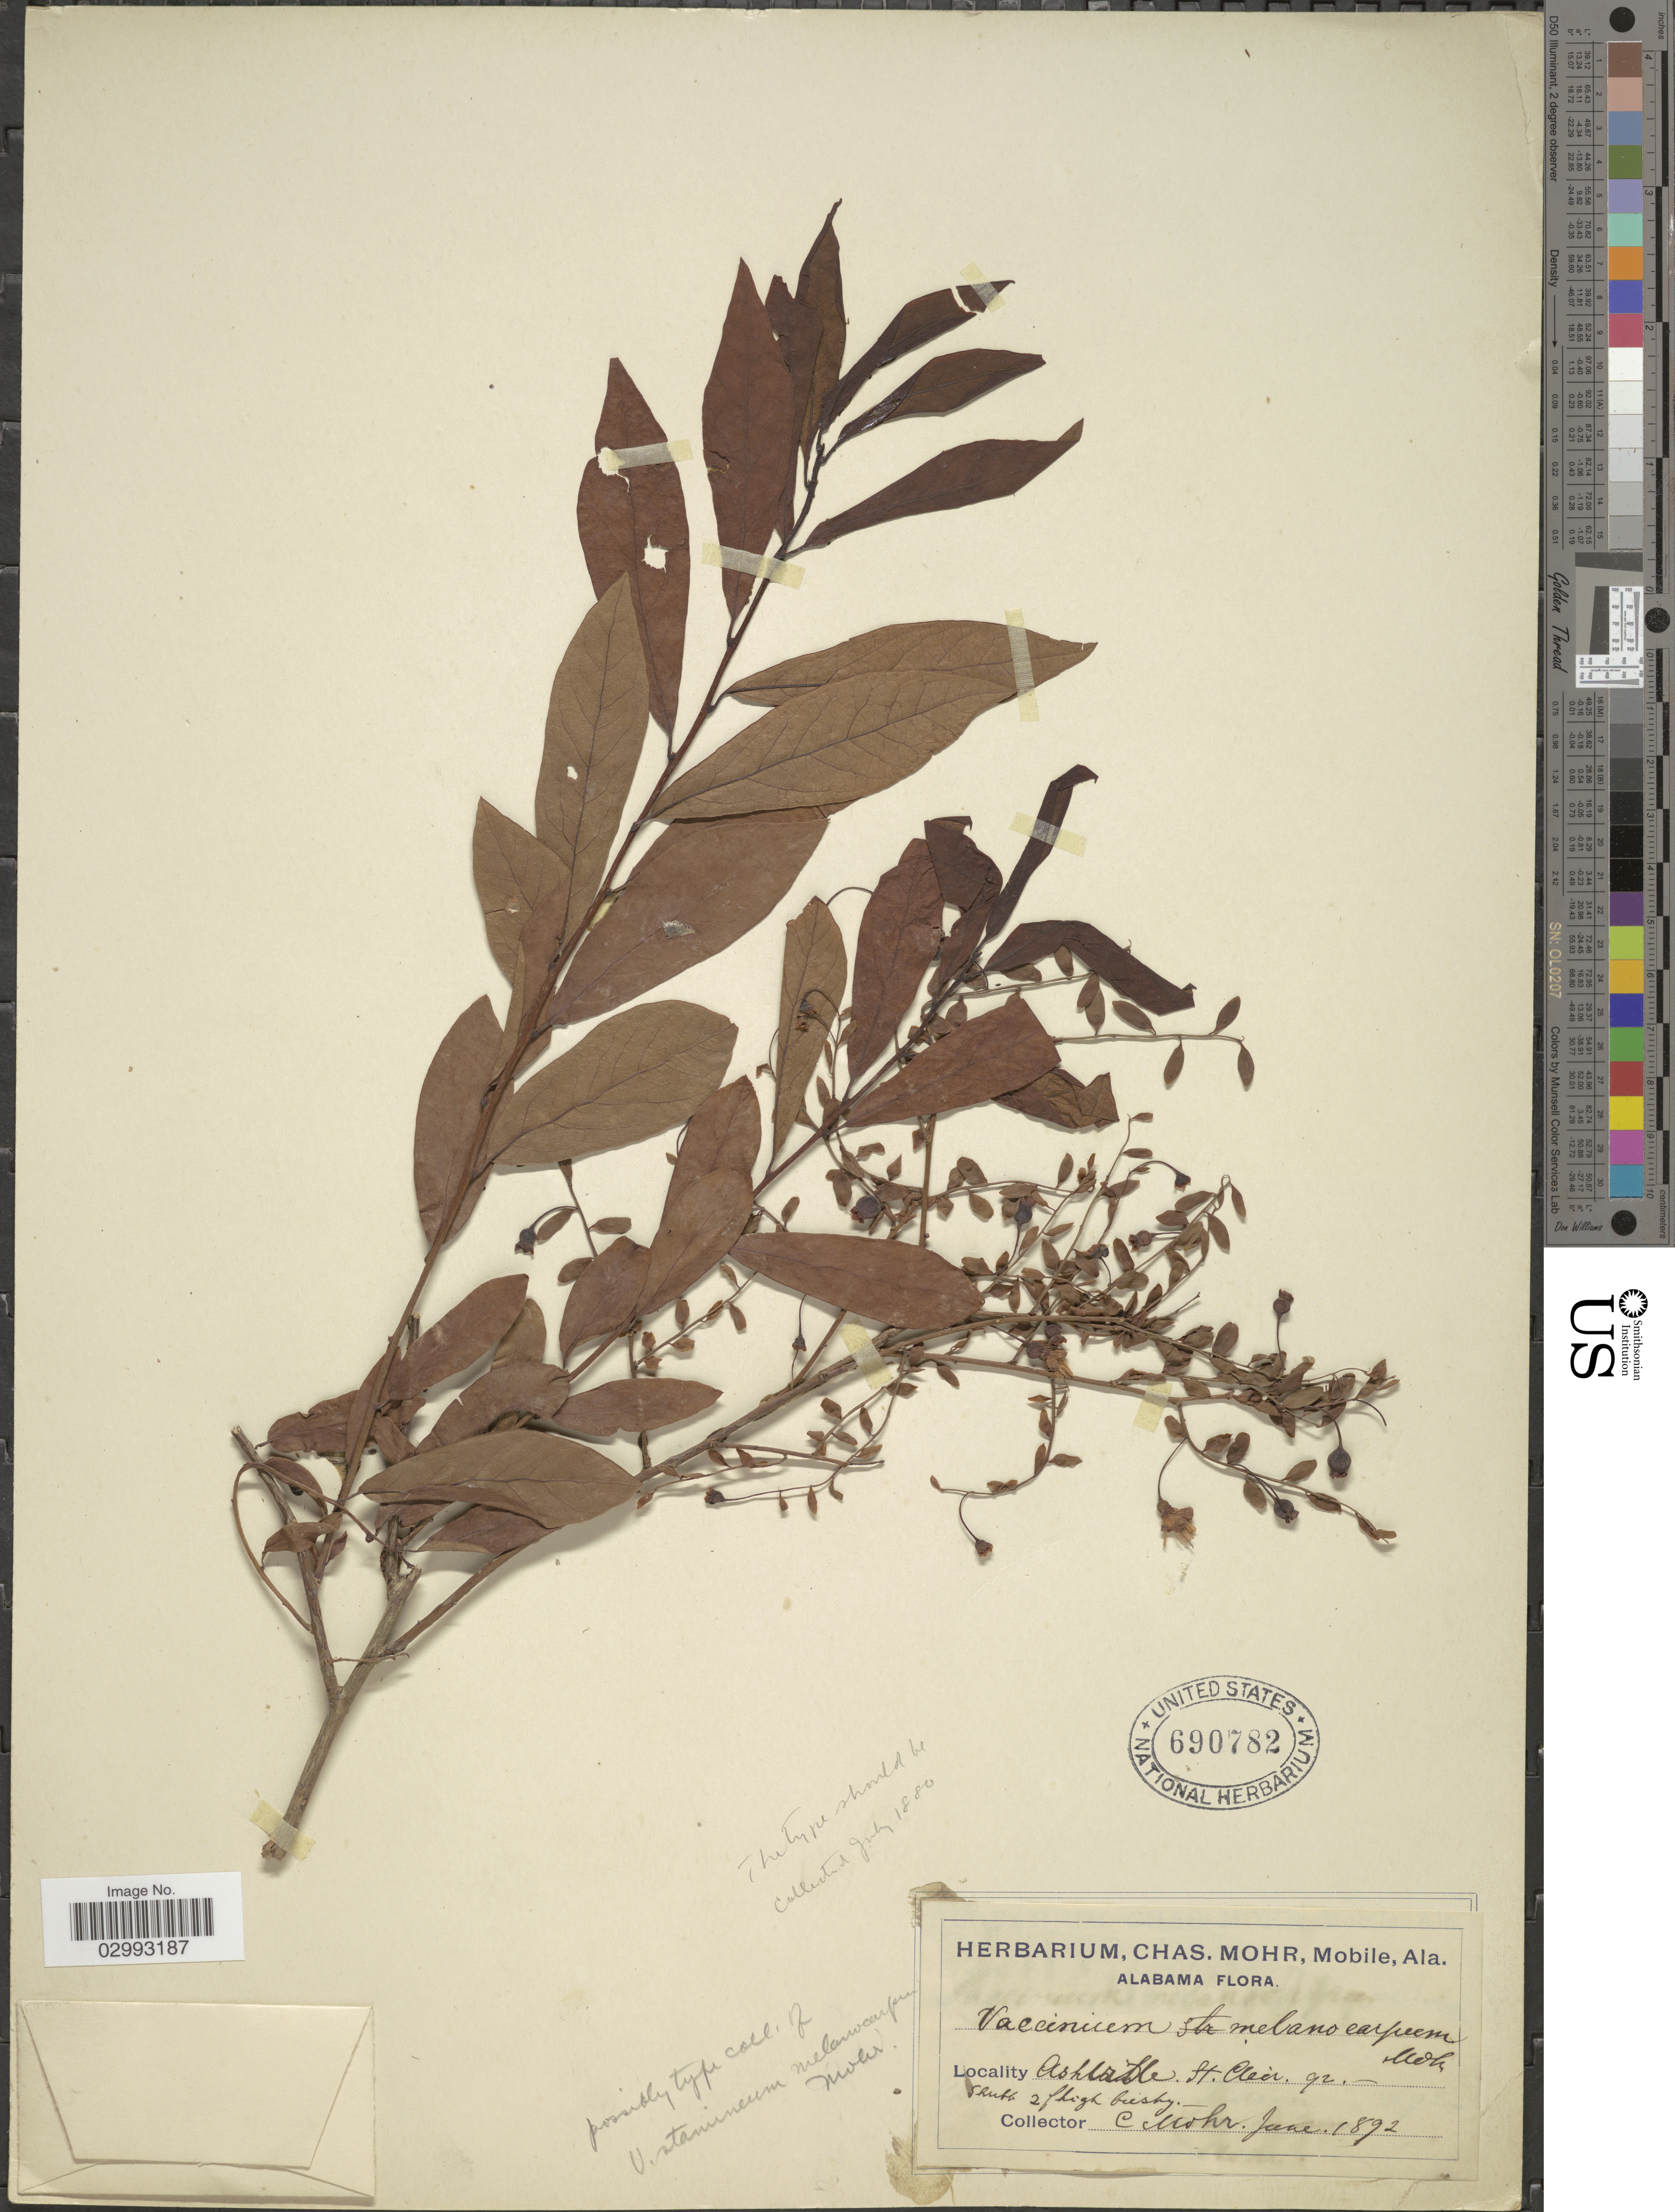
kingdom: Plantae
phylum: Tracheophyta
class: Magnoliopsida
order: Ericales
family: Ericaceae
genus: Polycodium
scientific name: Polycodium melanocarpum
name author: (C. Mohr) Small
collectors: Mohr, C. T. (herbarium)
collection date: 1892-06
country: United States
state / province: Alabama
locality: Asheville. St. Clair.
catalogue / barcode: US 690782